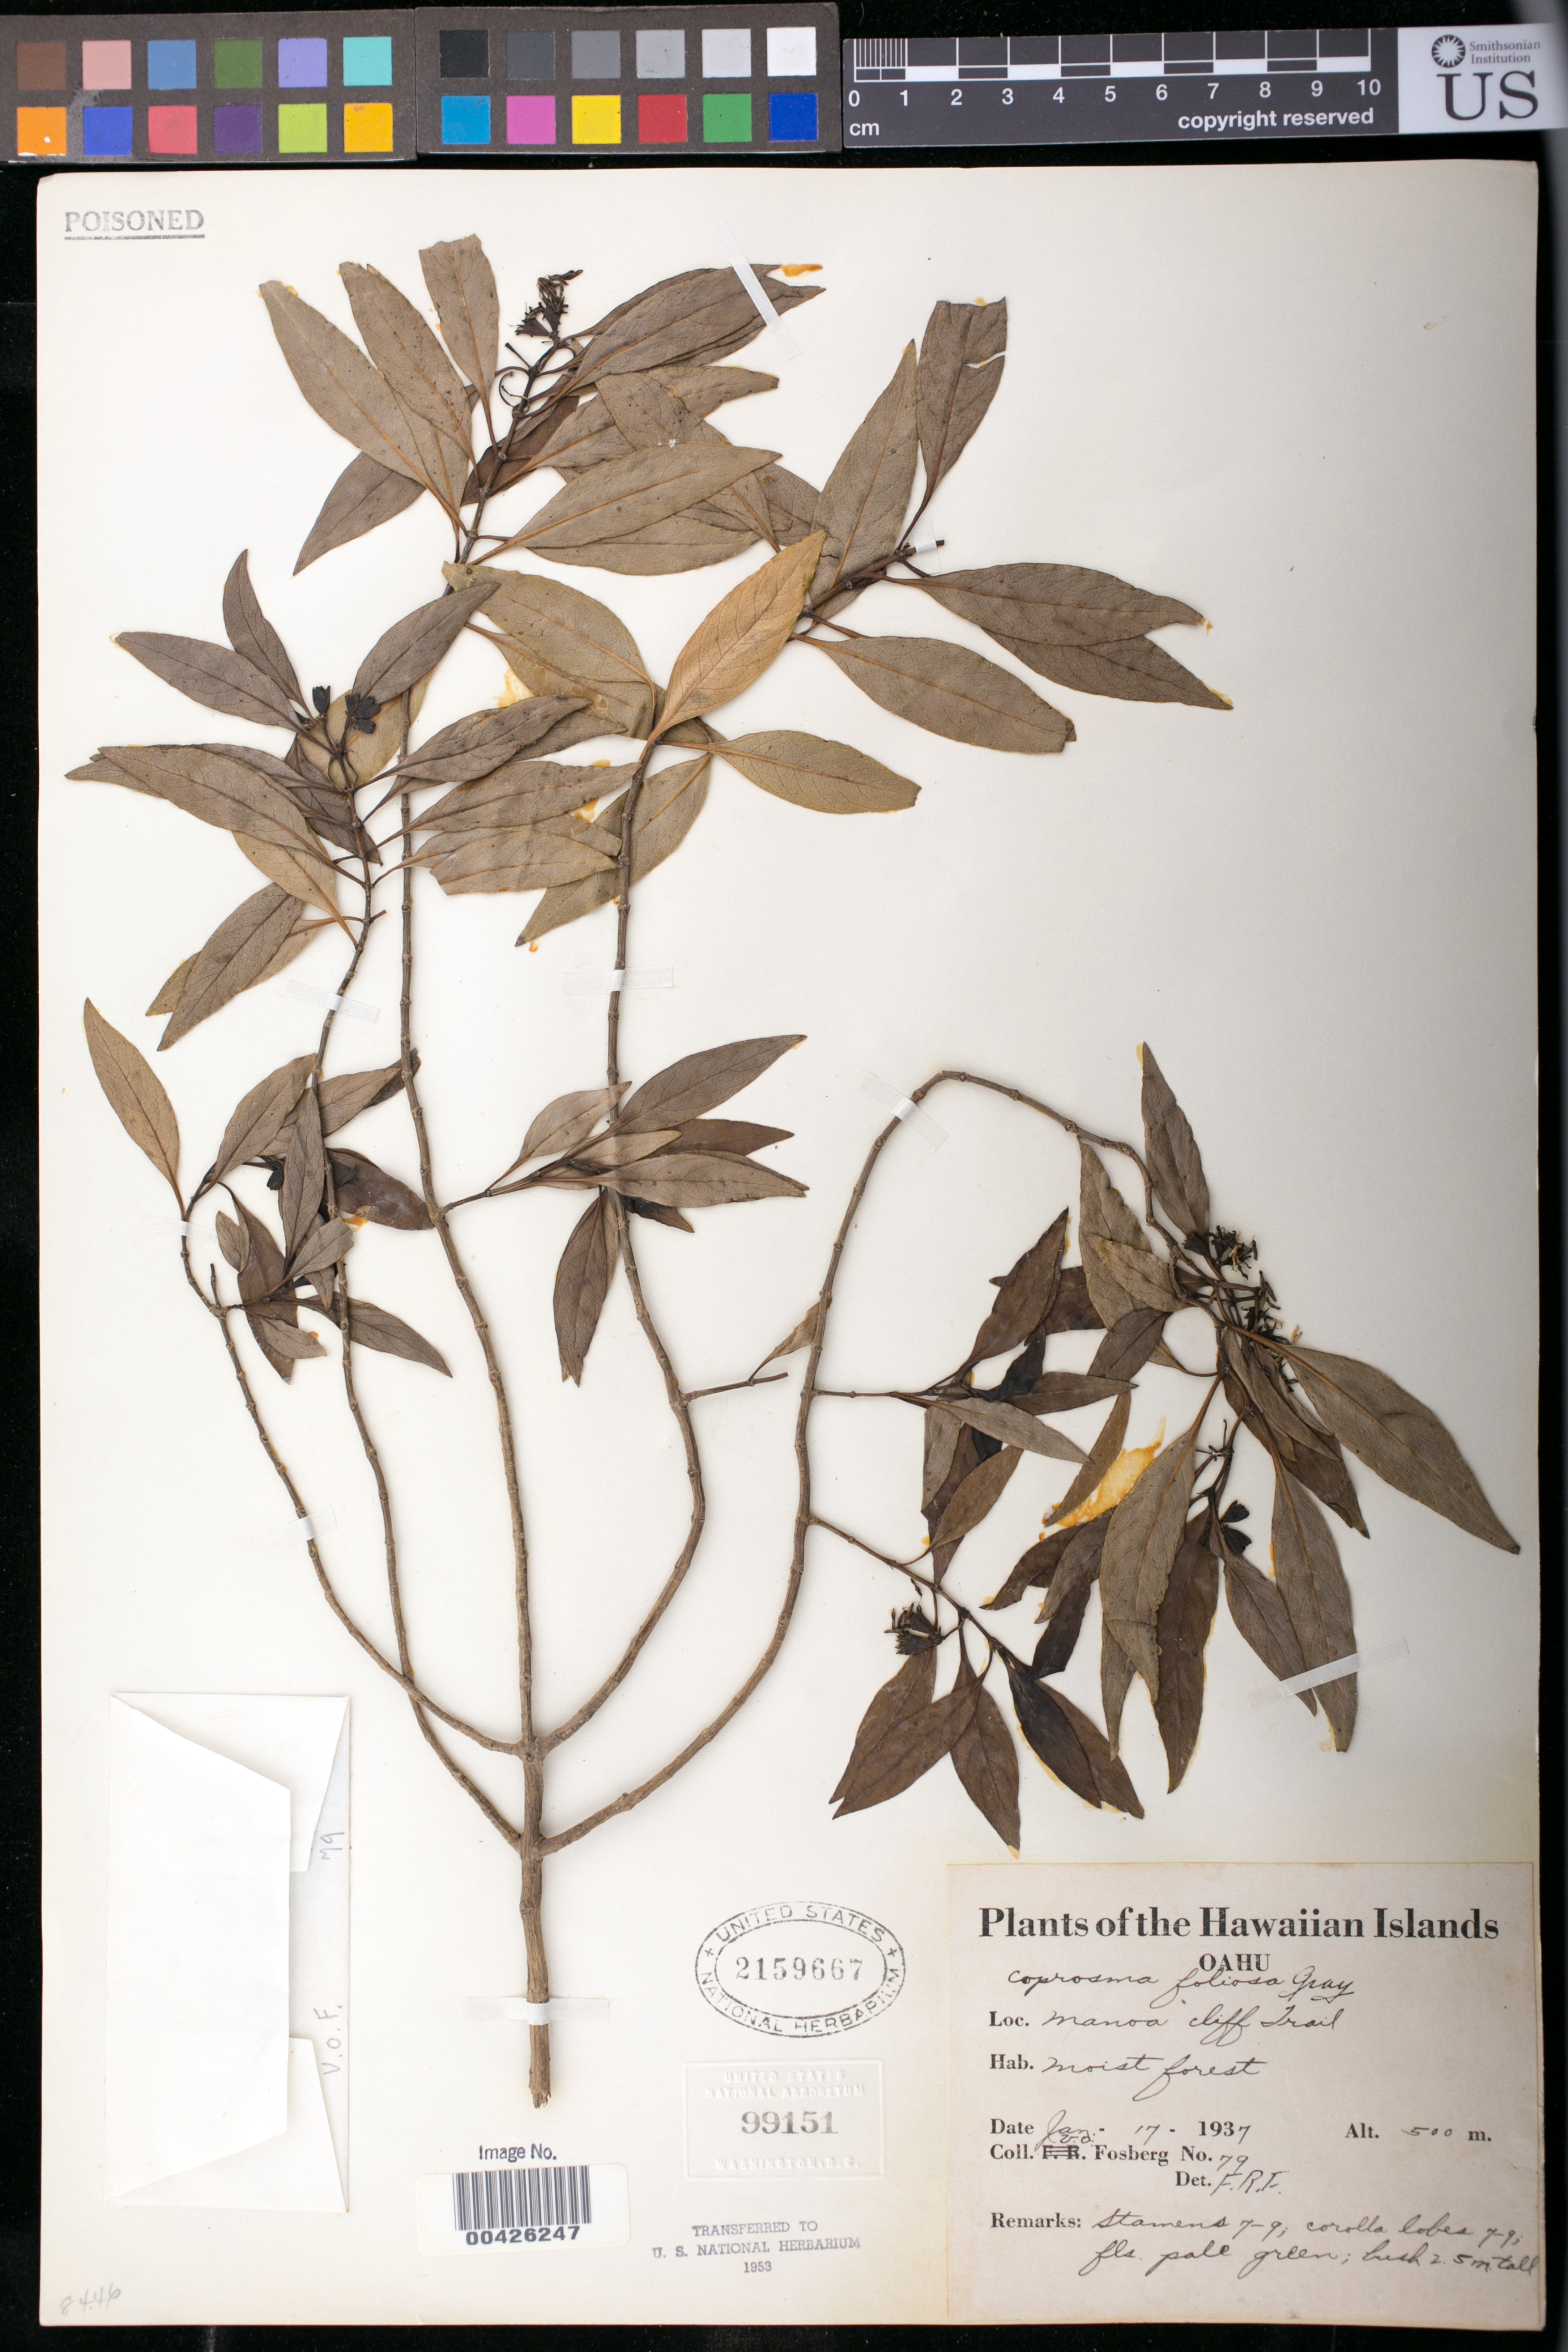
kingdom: Plantae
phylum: Tracheophyta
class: Magnoliopsida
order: Gentianales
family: Rubiaceae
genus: Coprosma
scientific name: Coprosma foliosa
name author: A. Gray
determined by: Fosberg, F. R.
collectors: V. O. Fosberg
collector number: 79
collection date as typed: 17 Jan 1937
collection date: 1937-01-17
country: United States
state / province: Hawaii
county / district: Honolulu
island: Oahu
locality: Manoa Cliff Trail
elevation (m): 500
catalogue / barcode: US 2159667